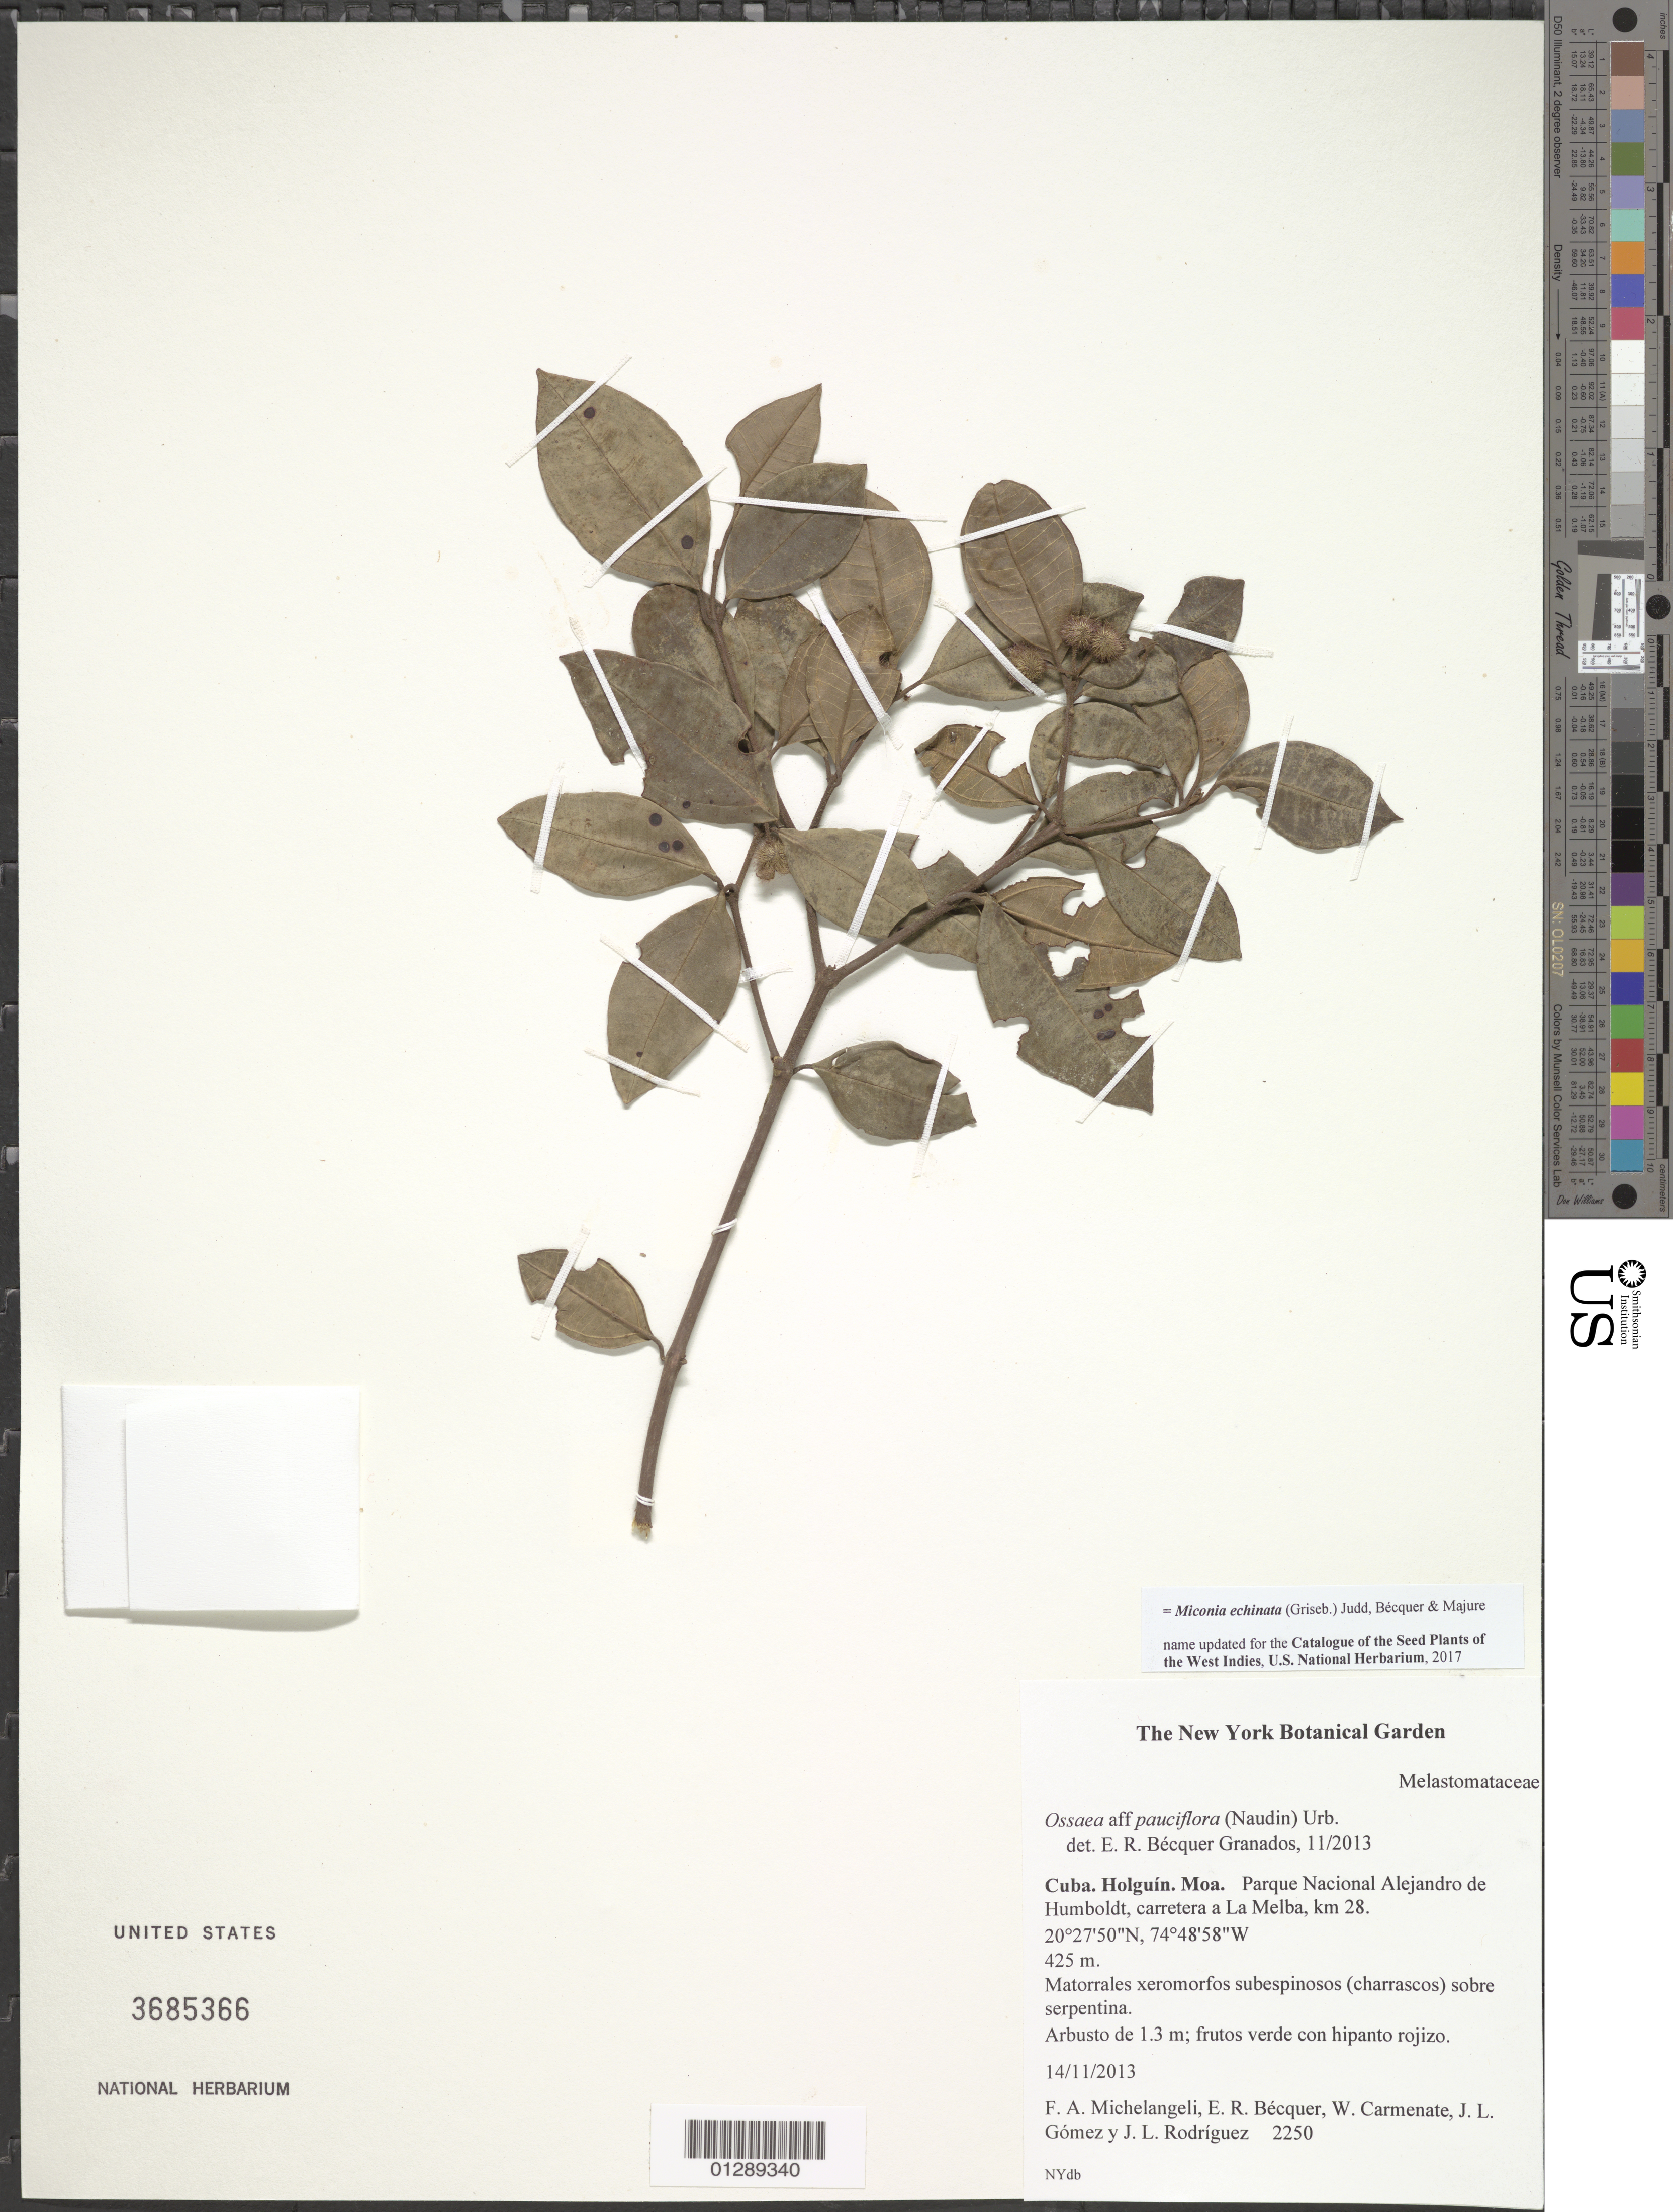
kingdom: Plantae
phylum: Tracheophyta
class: Magnoliopsida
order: Myrtales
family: Melastomataceae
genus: Miconia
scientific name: Miconia echinata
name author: (Griseb.) Judd et al.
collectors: F. A. Michelangeli, E. R. Bécquer Granados, W. Carmenate, J. Gomez & J. Rodríguez L.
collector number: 2250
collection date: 2013-11-14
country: Cuba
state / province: Holguin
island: Cuba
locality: Moa. Parque Nacional Alejandro de Humboldt, carretera a La Melba, km 28.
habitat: Matorrales xeromorfos subespinosos (charrascos) sobre serpentina.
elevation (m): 425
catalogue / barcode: US 3685366